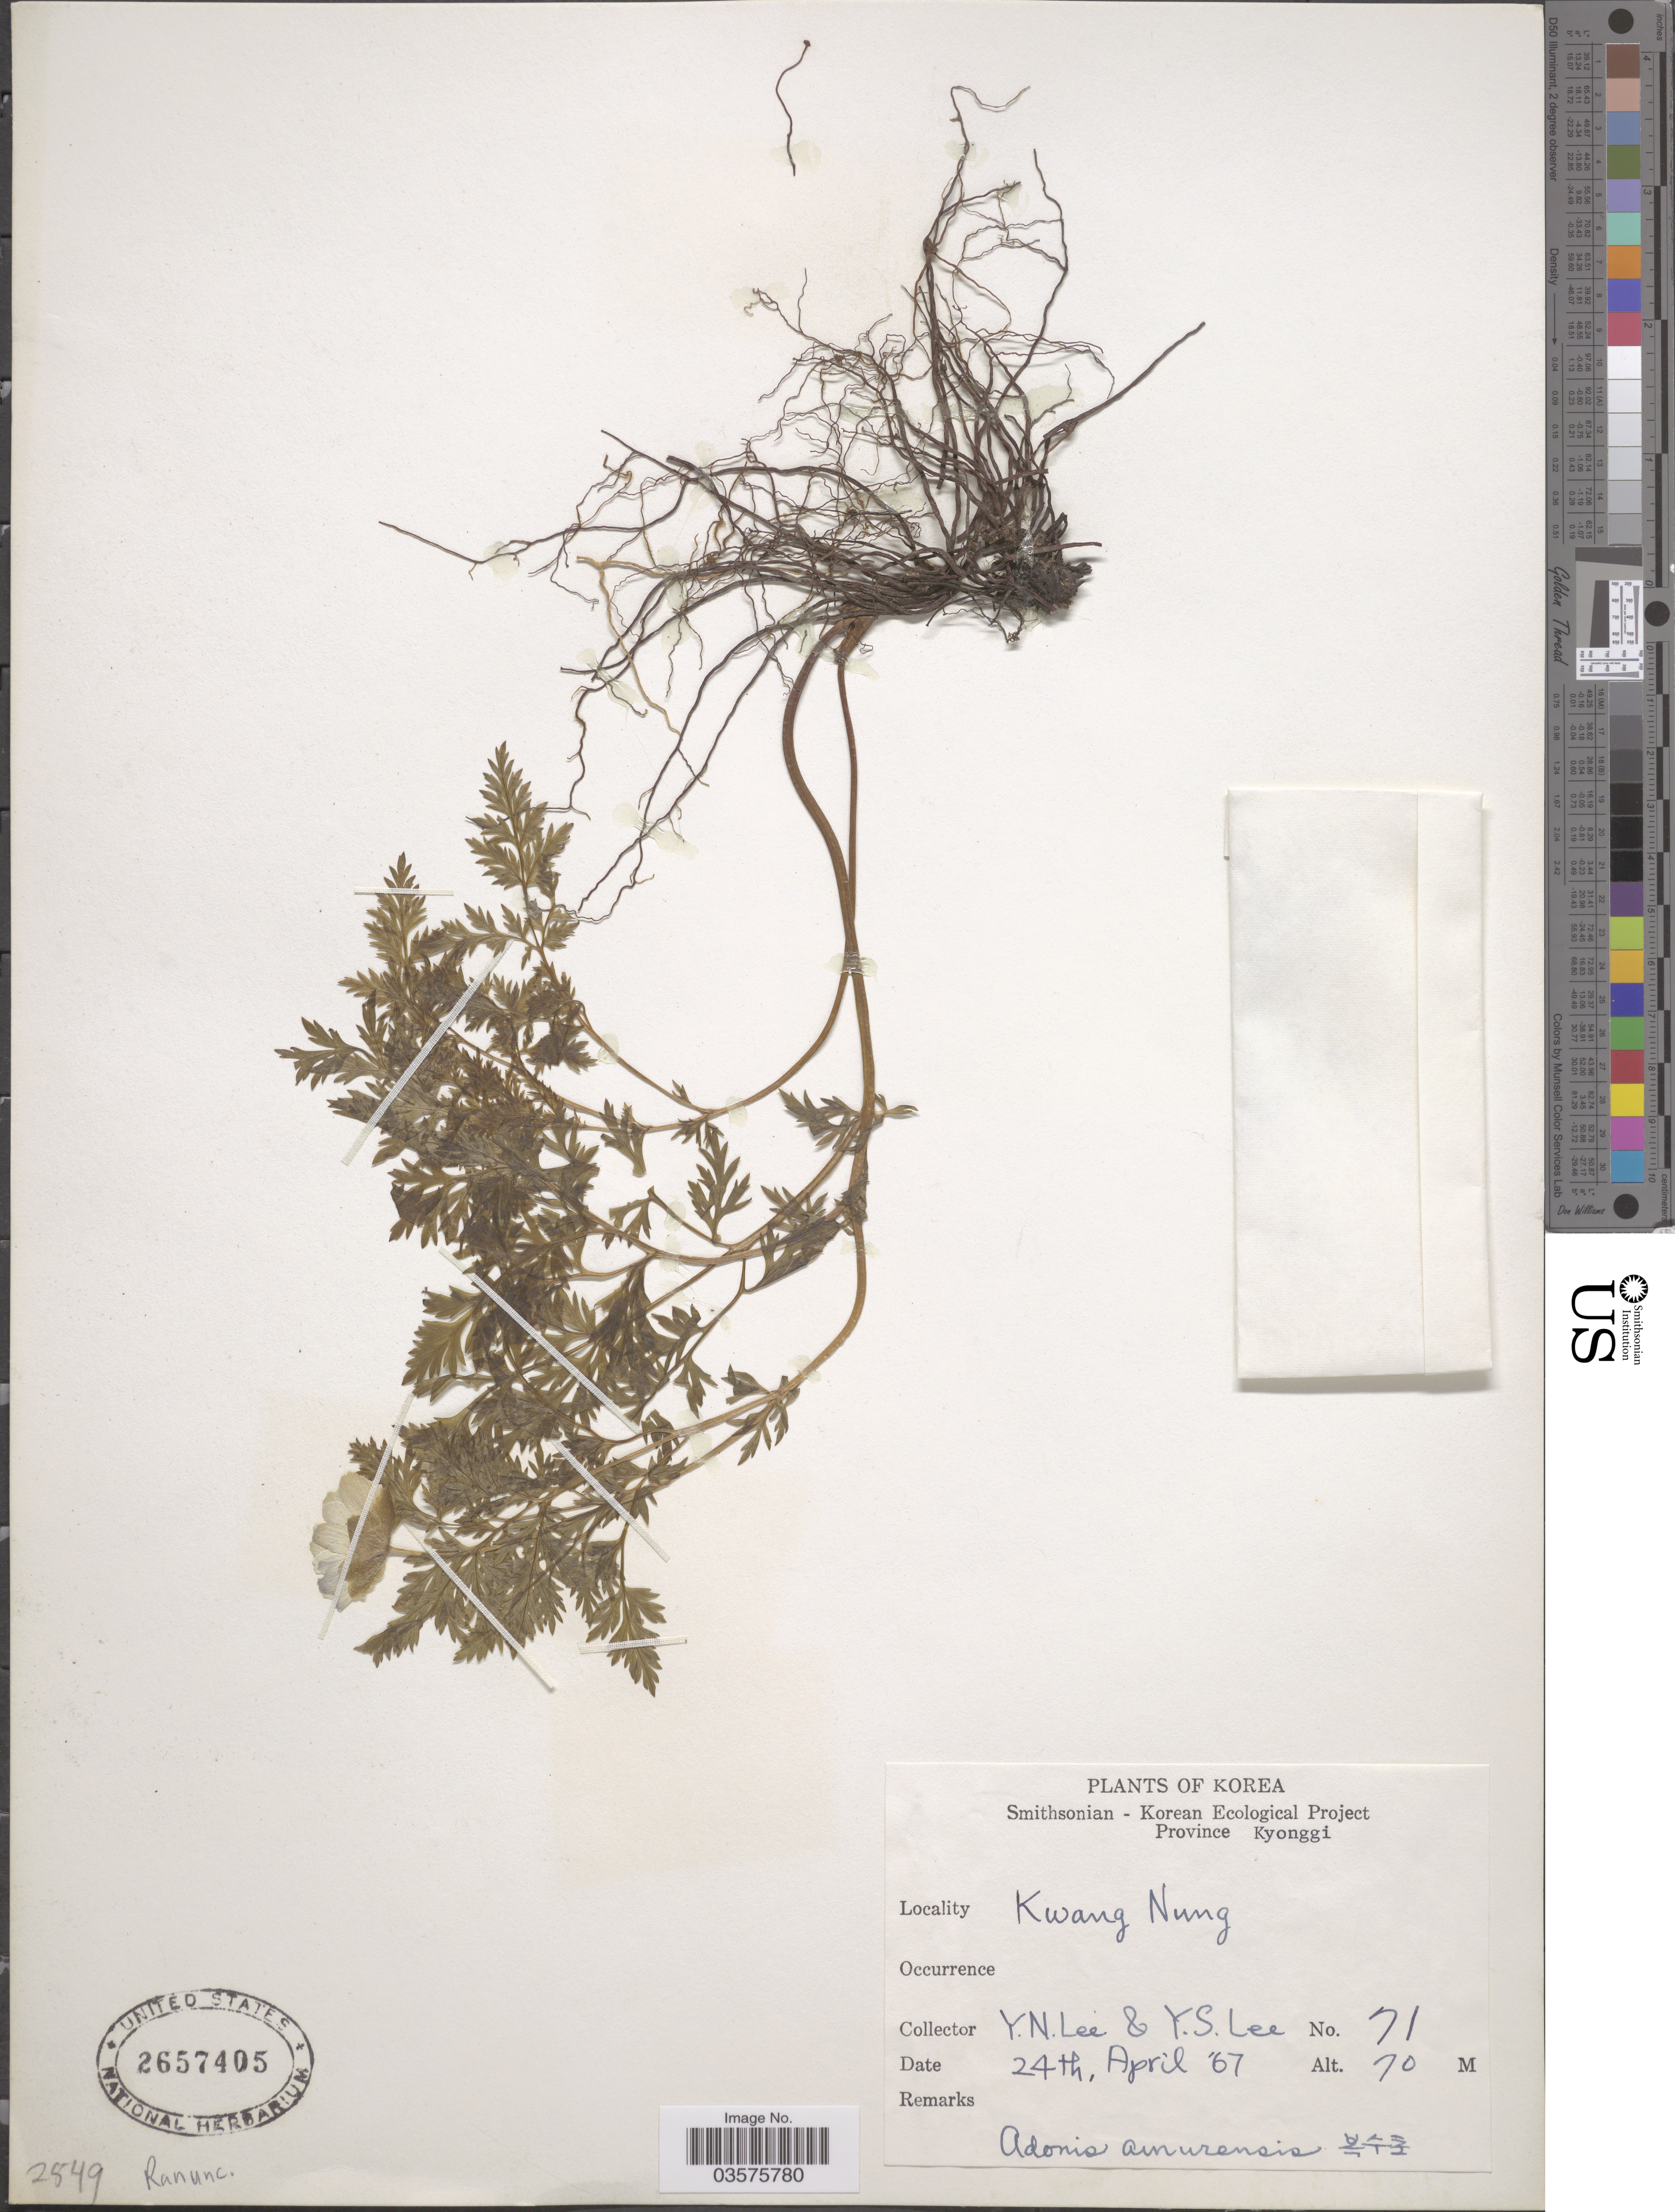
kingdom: Plantae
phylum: Tracheophyta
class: Magnoliopsida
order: Ranunculales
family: Ranunculaceae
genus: Adonis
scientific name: Adonis amurensis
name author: Regel & Radde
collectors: Y. N. Lee & Y. S. Lee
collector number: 71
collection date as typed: Transcribed d/m/y: 24/4/67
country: South Korea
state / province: Gyeonggi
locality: Korea. Province Kyonggi. Kwang Nung.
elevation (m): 70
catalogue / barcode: US 2657405